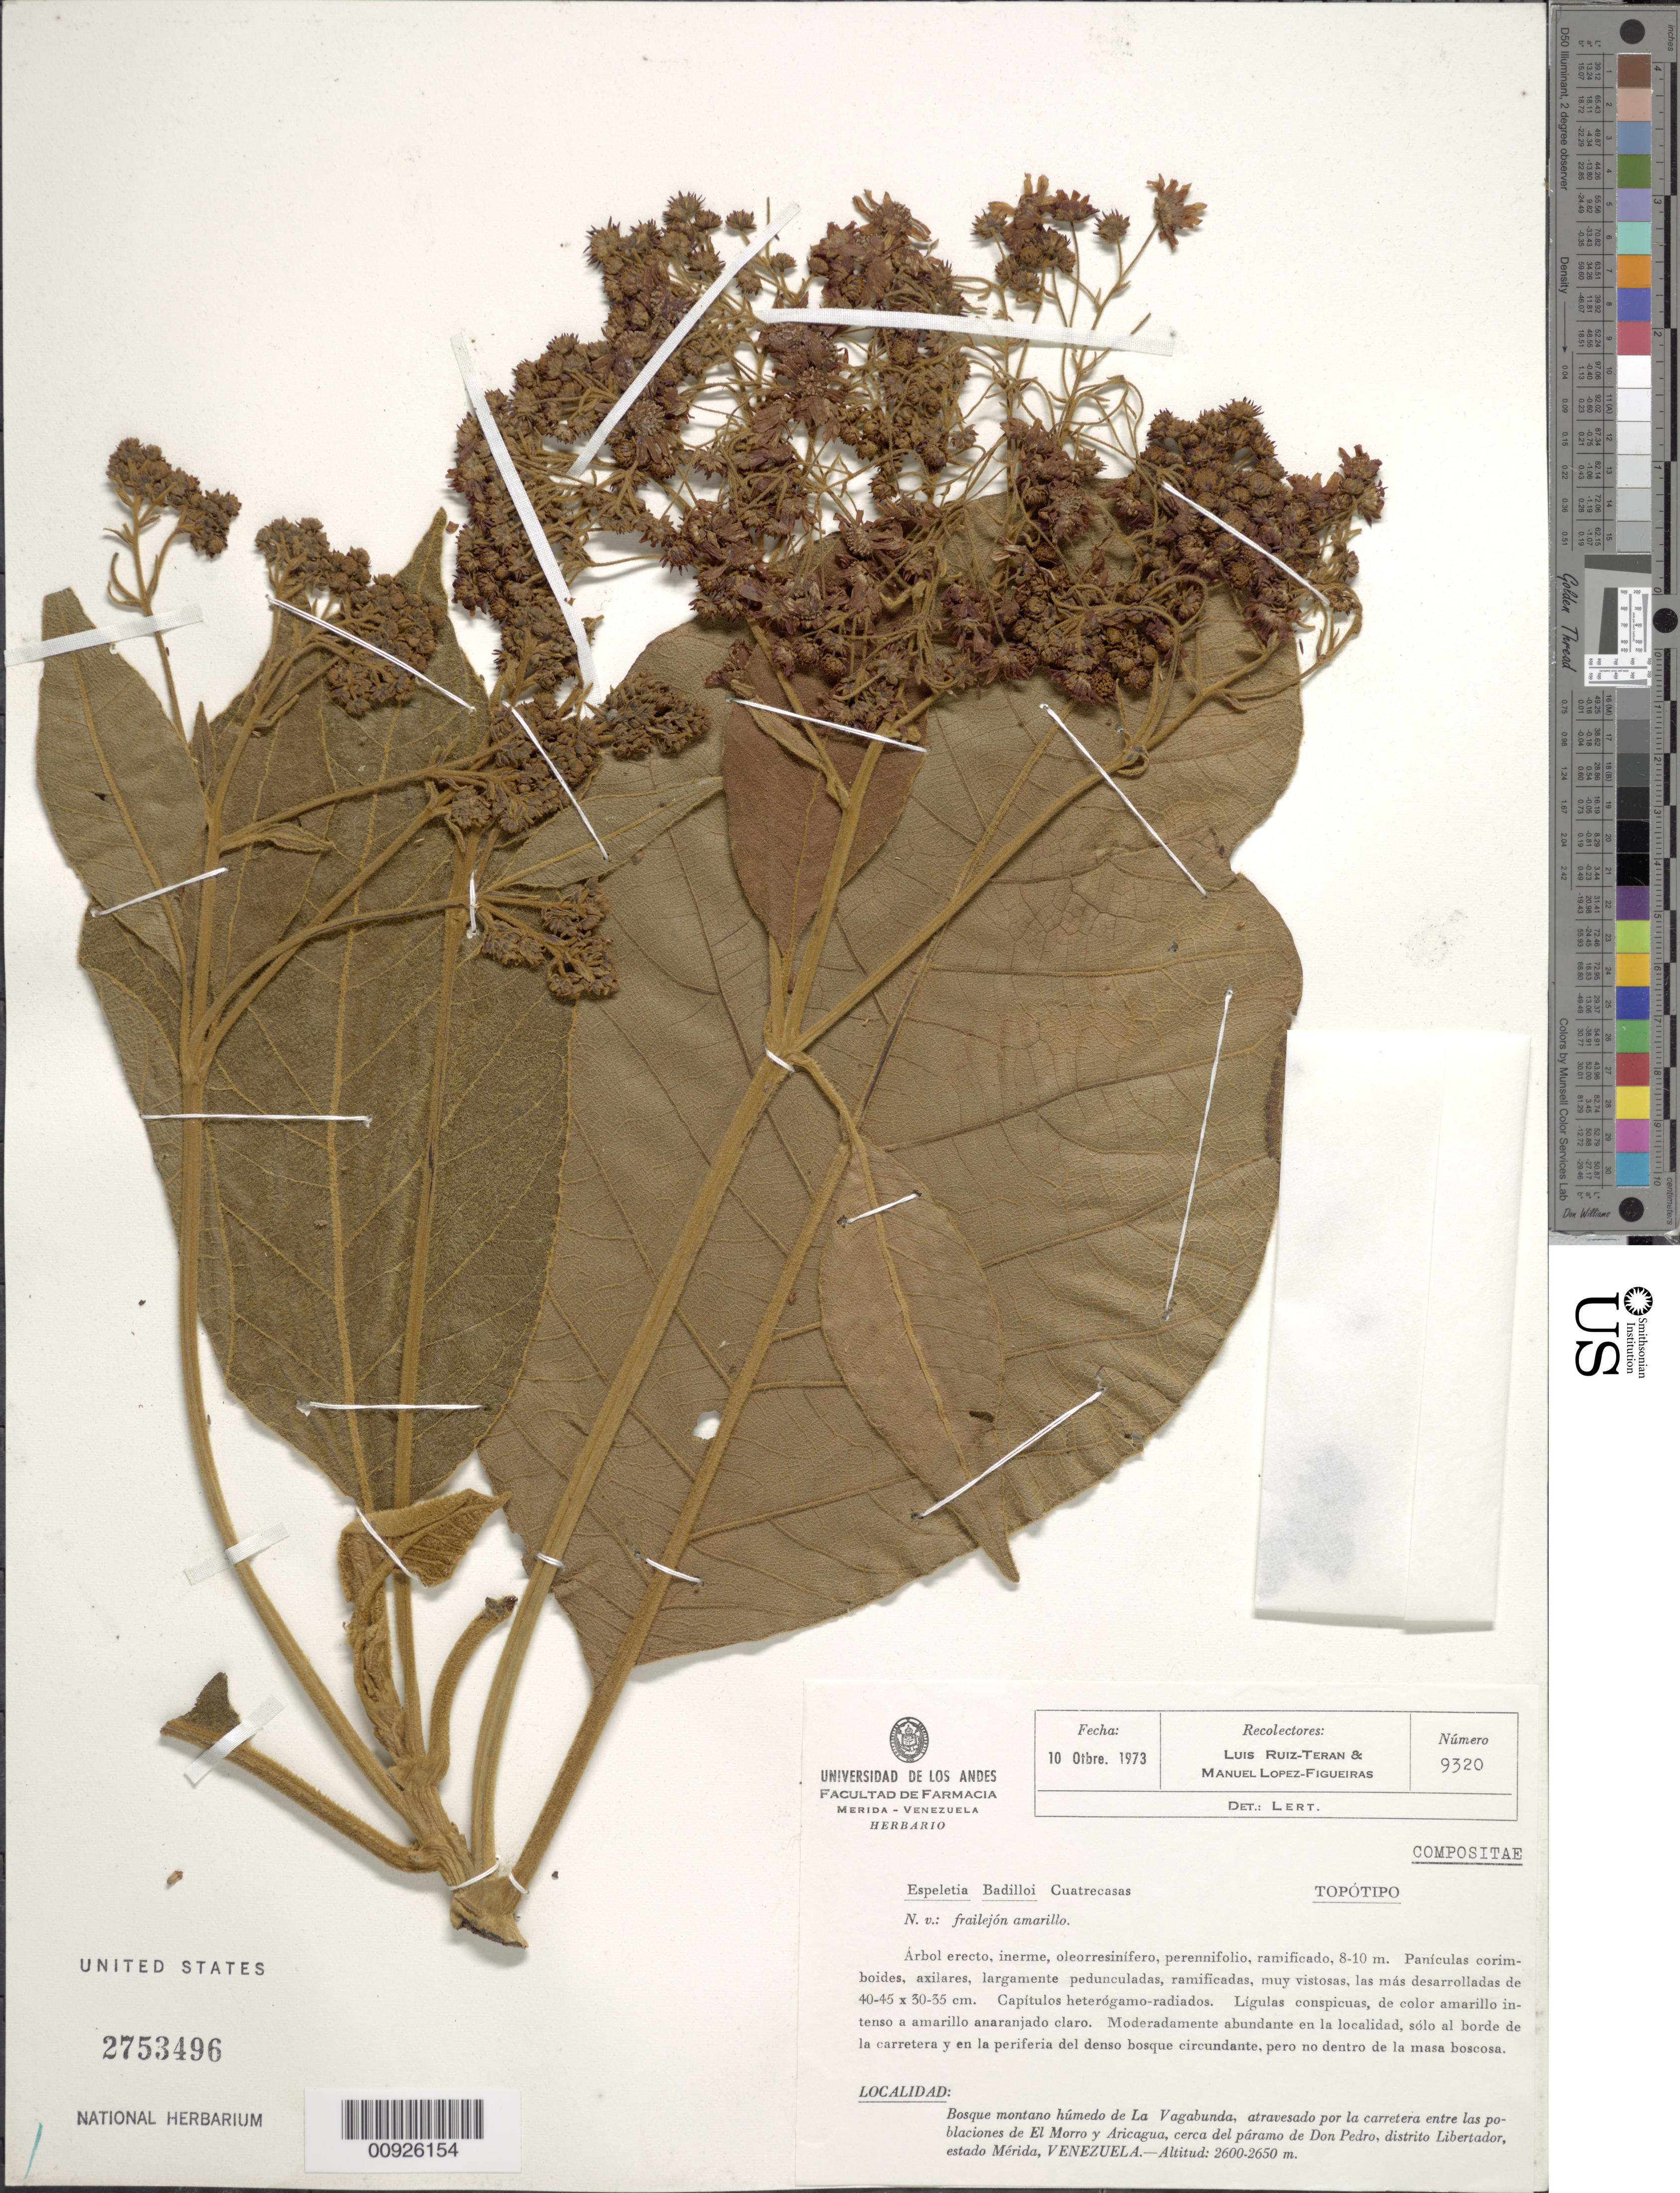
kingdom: Plantae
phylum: Tracheophyta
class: Magnoliopsida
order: Asterales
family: Asteraceae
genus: Carramboa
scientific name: Carramboa badilloi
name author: (Cuatrec.) Cuatrec.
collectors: L. Teran & M. López Figueiras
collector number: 9320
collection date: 1973-10-10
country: Venezuela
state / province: Mérida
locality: Bosque montano humedo de La Vagabunda, atravesado por la carretera entre las poblaciones de El Morro y Aricagua, cerca del paramo de Don Pedro, distrito Libertador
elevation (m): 2600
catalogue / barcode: US 2753496